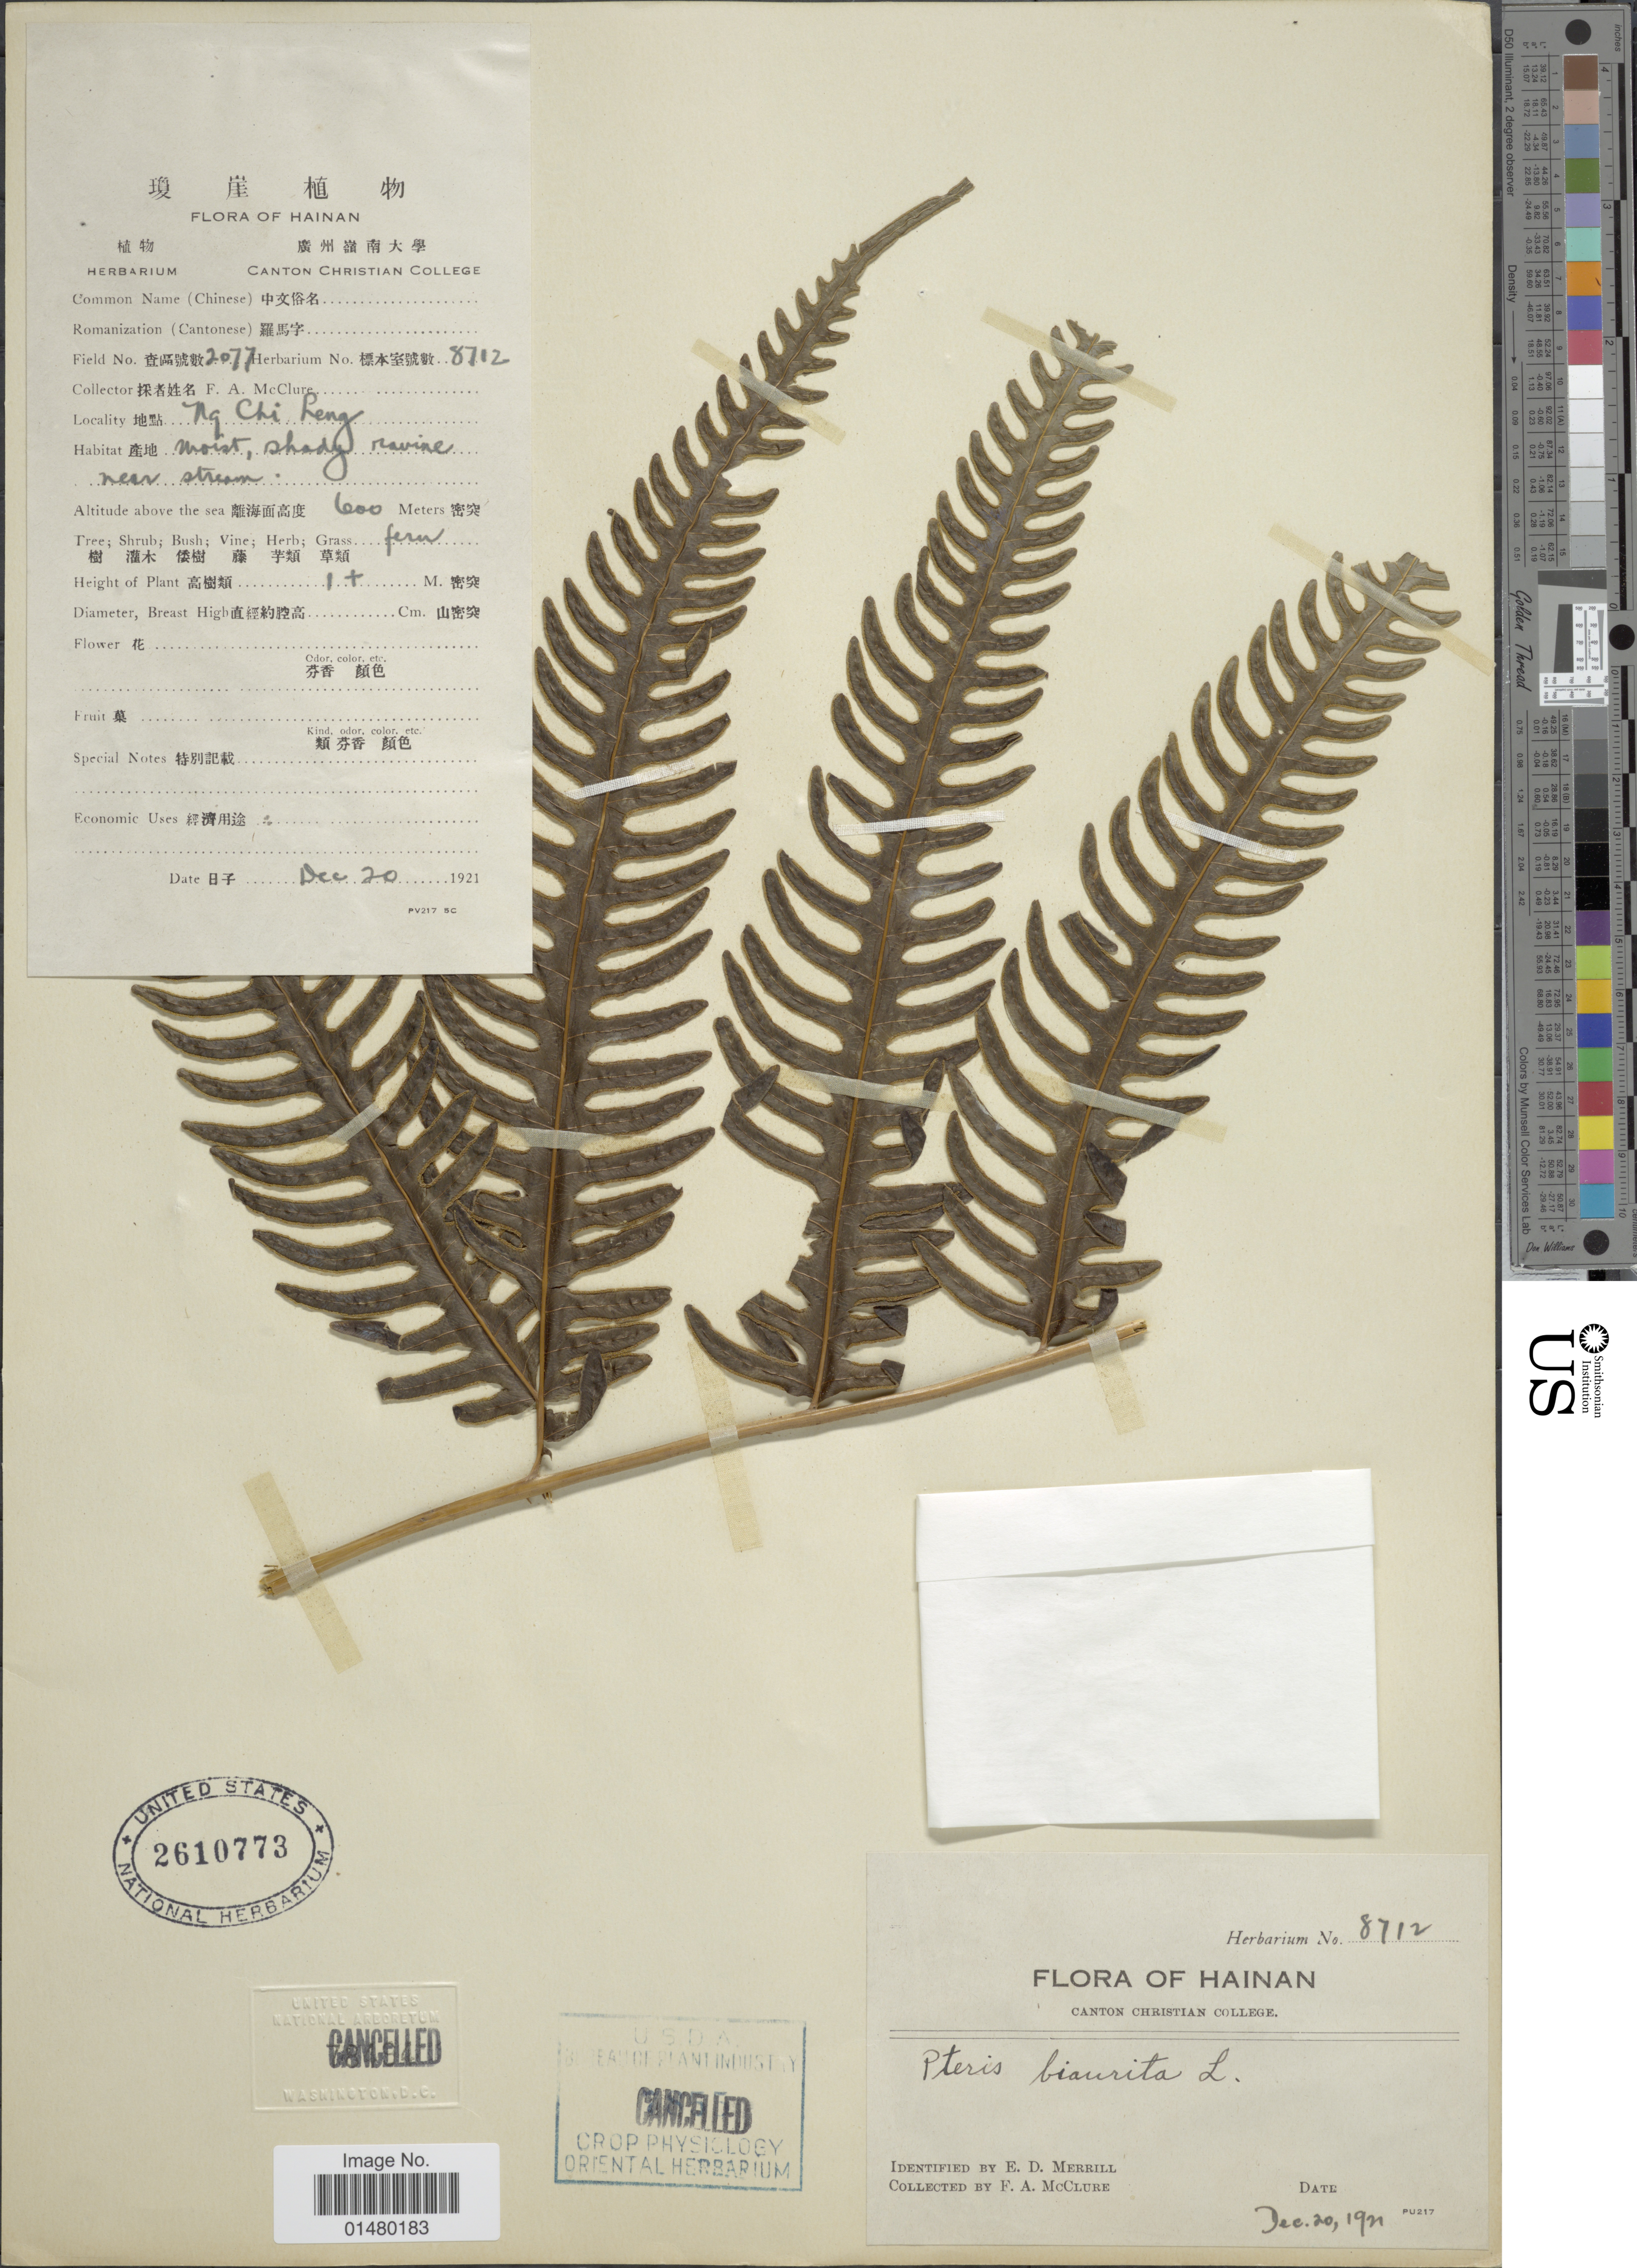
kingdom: Plantae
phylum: Tracheophyta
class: Polypodiopsida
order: Polypodiales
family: Pteridaceae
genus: Pteris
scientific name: Pteris biaurita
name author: L.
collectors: F. A. McClure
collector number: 2077/8712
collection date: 1921-12-20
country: China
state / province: Hainan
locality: Ng Chi Leng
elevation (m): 600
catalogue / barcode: US 2610773